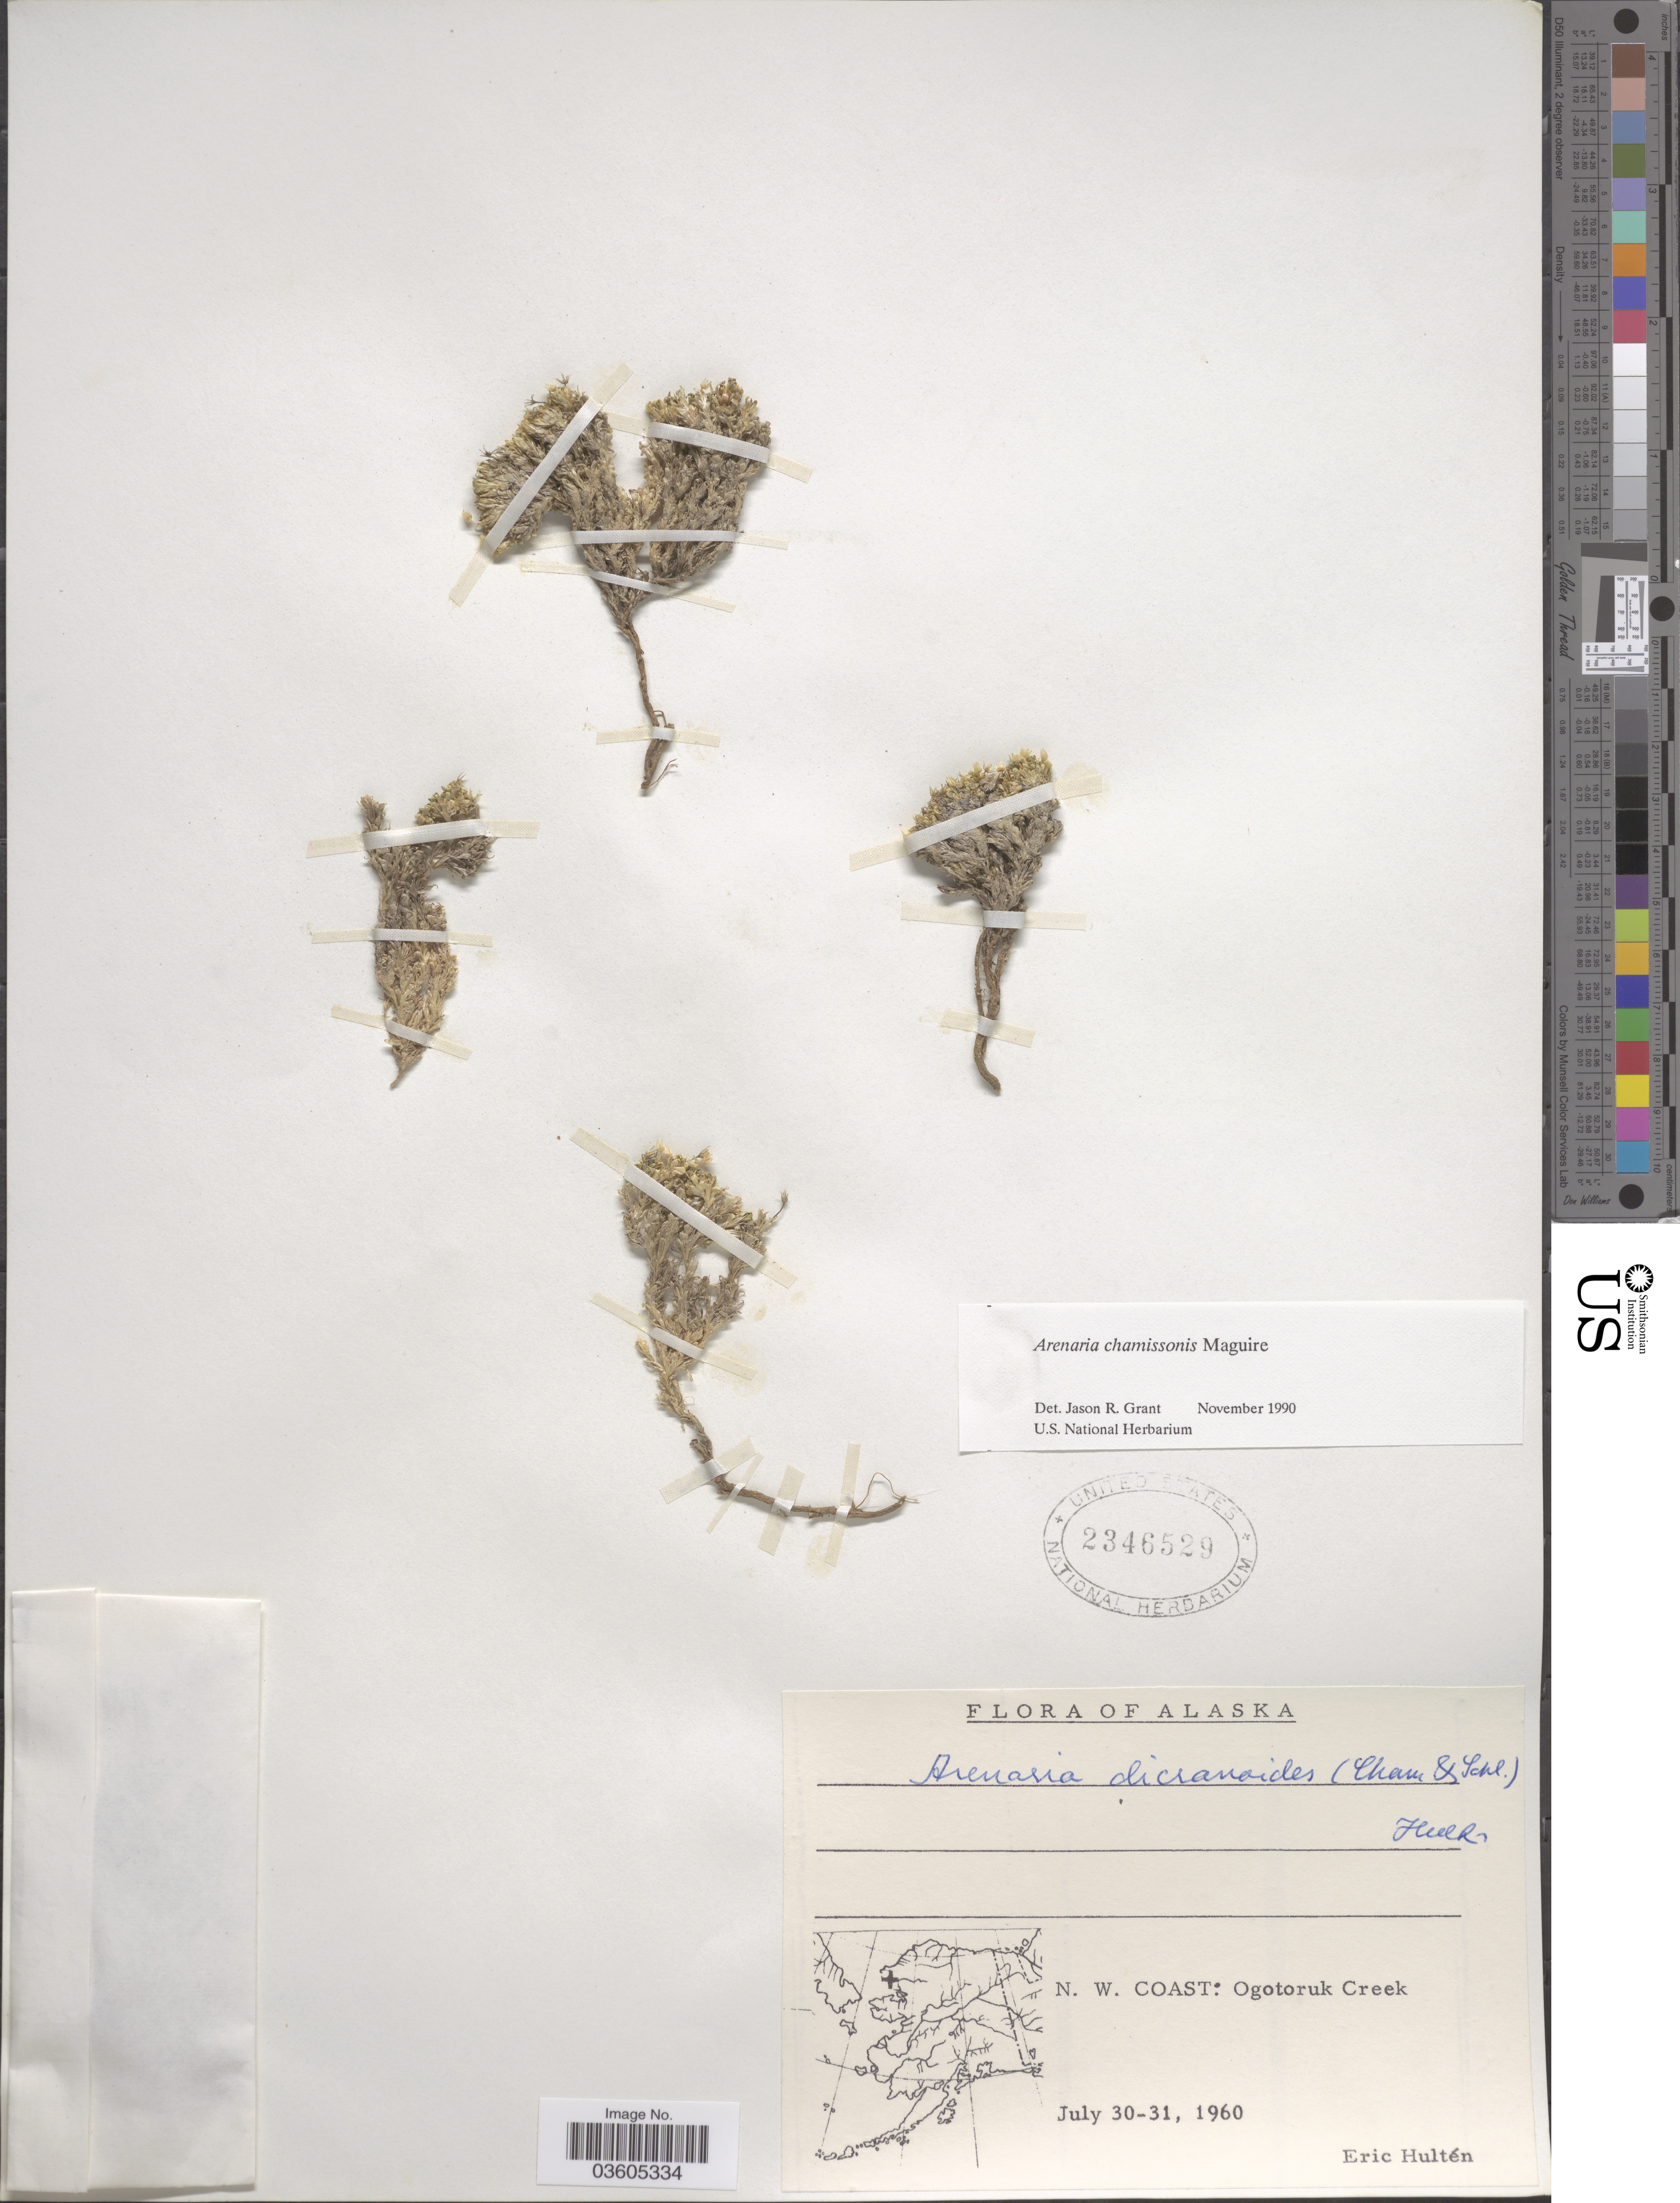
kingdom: Plantae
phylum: Tracheophyta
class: Magnoliopsida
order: Caryophyllales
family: Caryophyllaceae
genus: Arenaria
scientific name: Arenaria chamissonis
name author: Maguire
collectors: E. G. Hultén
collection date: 1960-07-30/1960-07-31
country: United States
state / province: Alaska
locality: N. W. Coast: Ogotoruk Creek.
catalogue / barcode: US 2346529